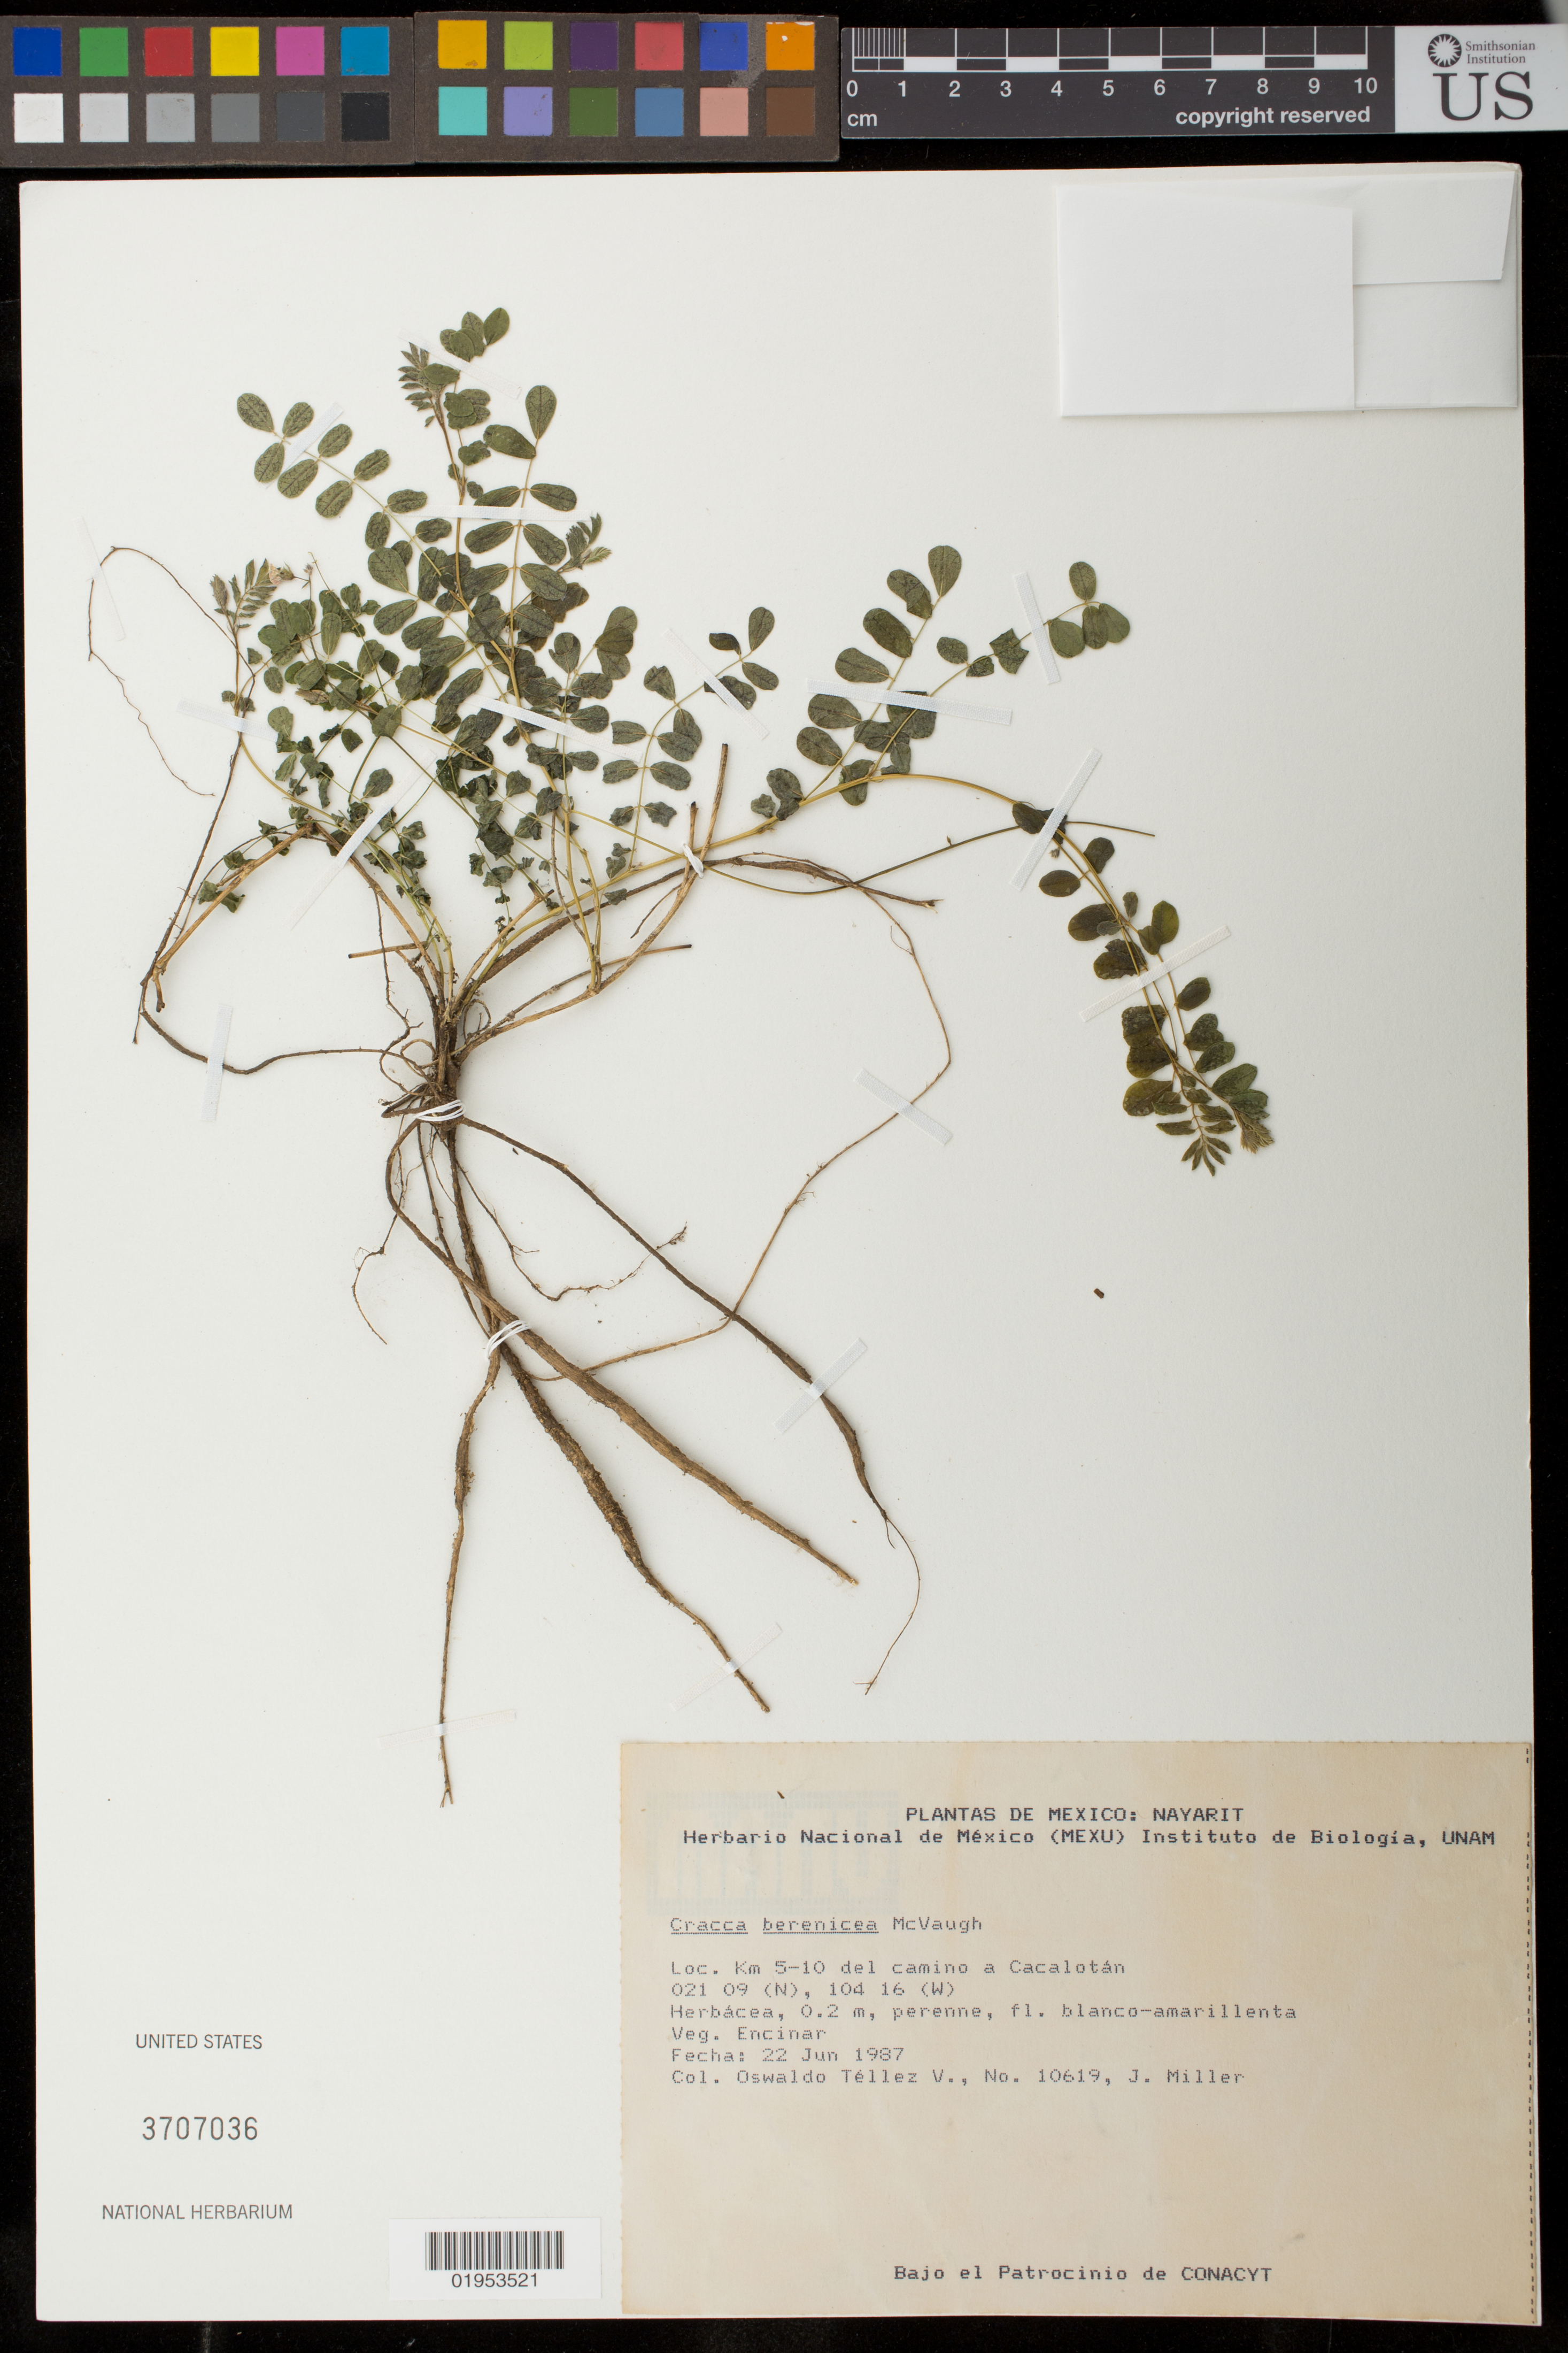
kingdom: Plantae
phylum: Tracheophyta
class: Magnoliopsida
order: Fabales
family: Fabaceae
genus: Coursetia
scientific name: Coursetia caribaea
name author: (Jacq.) Lavin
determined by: Strong, Mark T., (BOT), Smithsonian Institution - National Museum of Natural History (UNITED STATES)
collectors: O. Téllez V. & J. Miller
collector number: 10619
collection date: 1987-06-22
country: Mexico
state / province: Nayarit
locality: Km 5-10 del camino a Cacalotán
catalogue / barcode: US 3707036